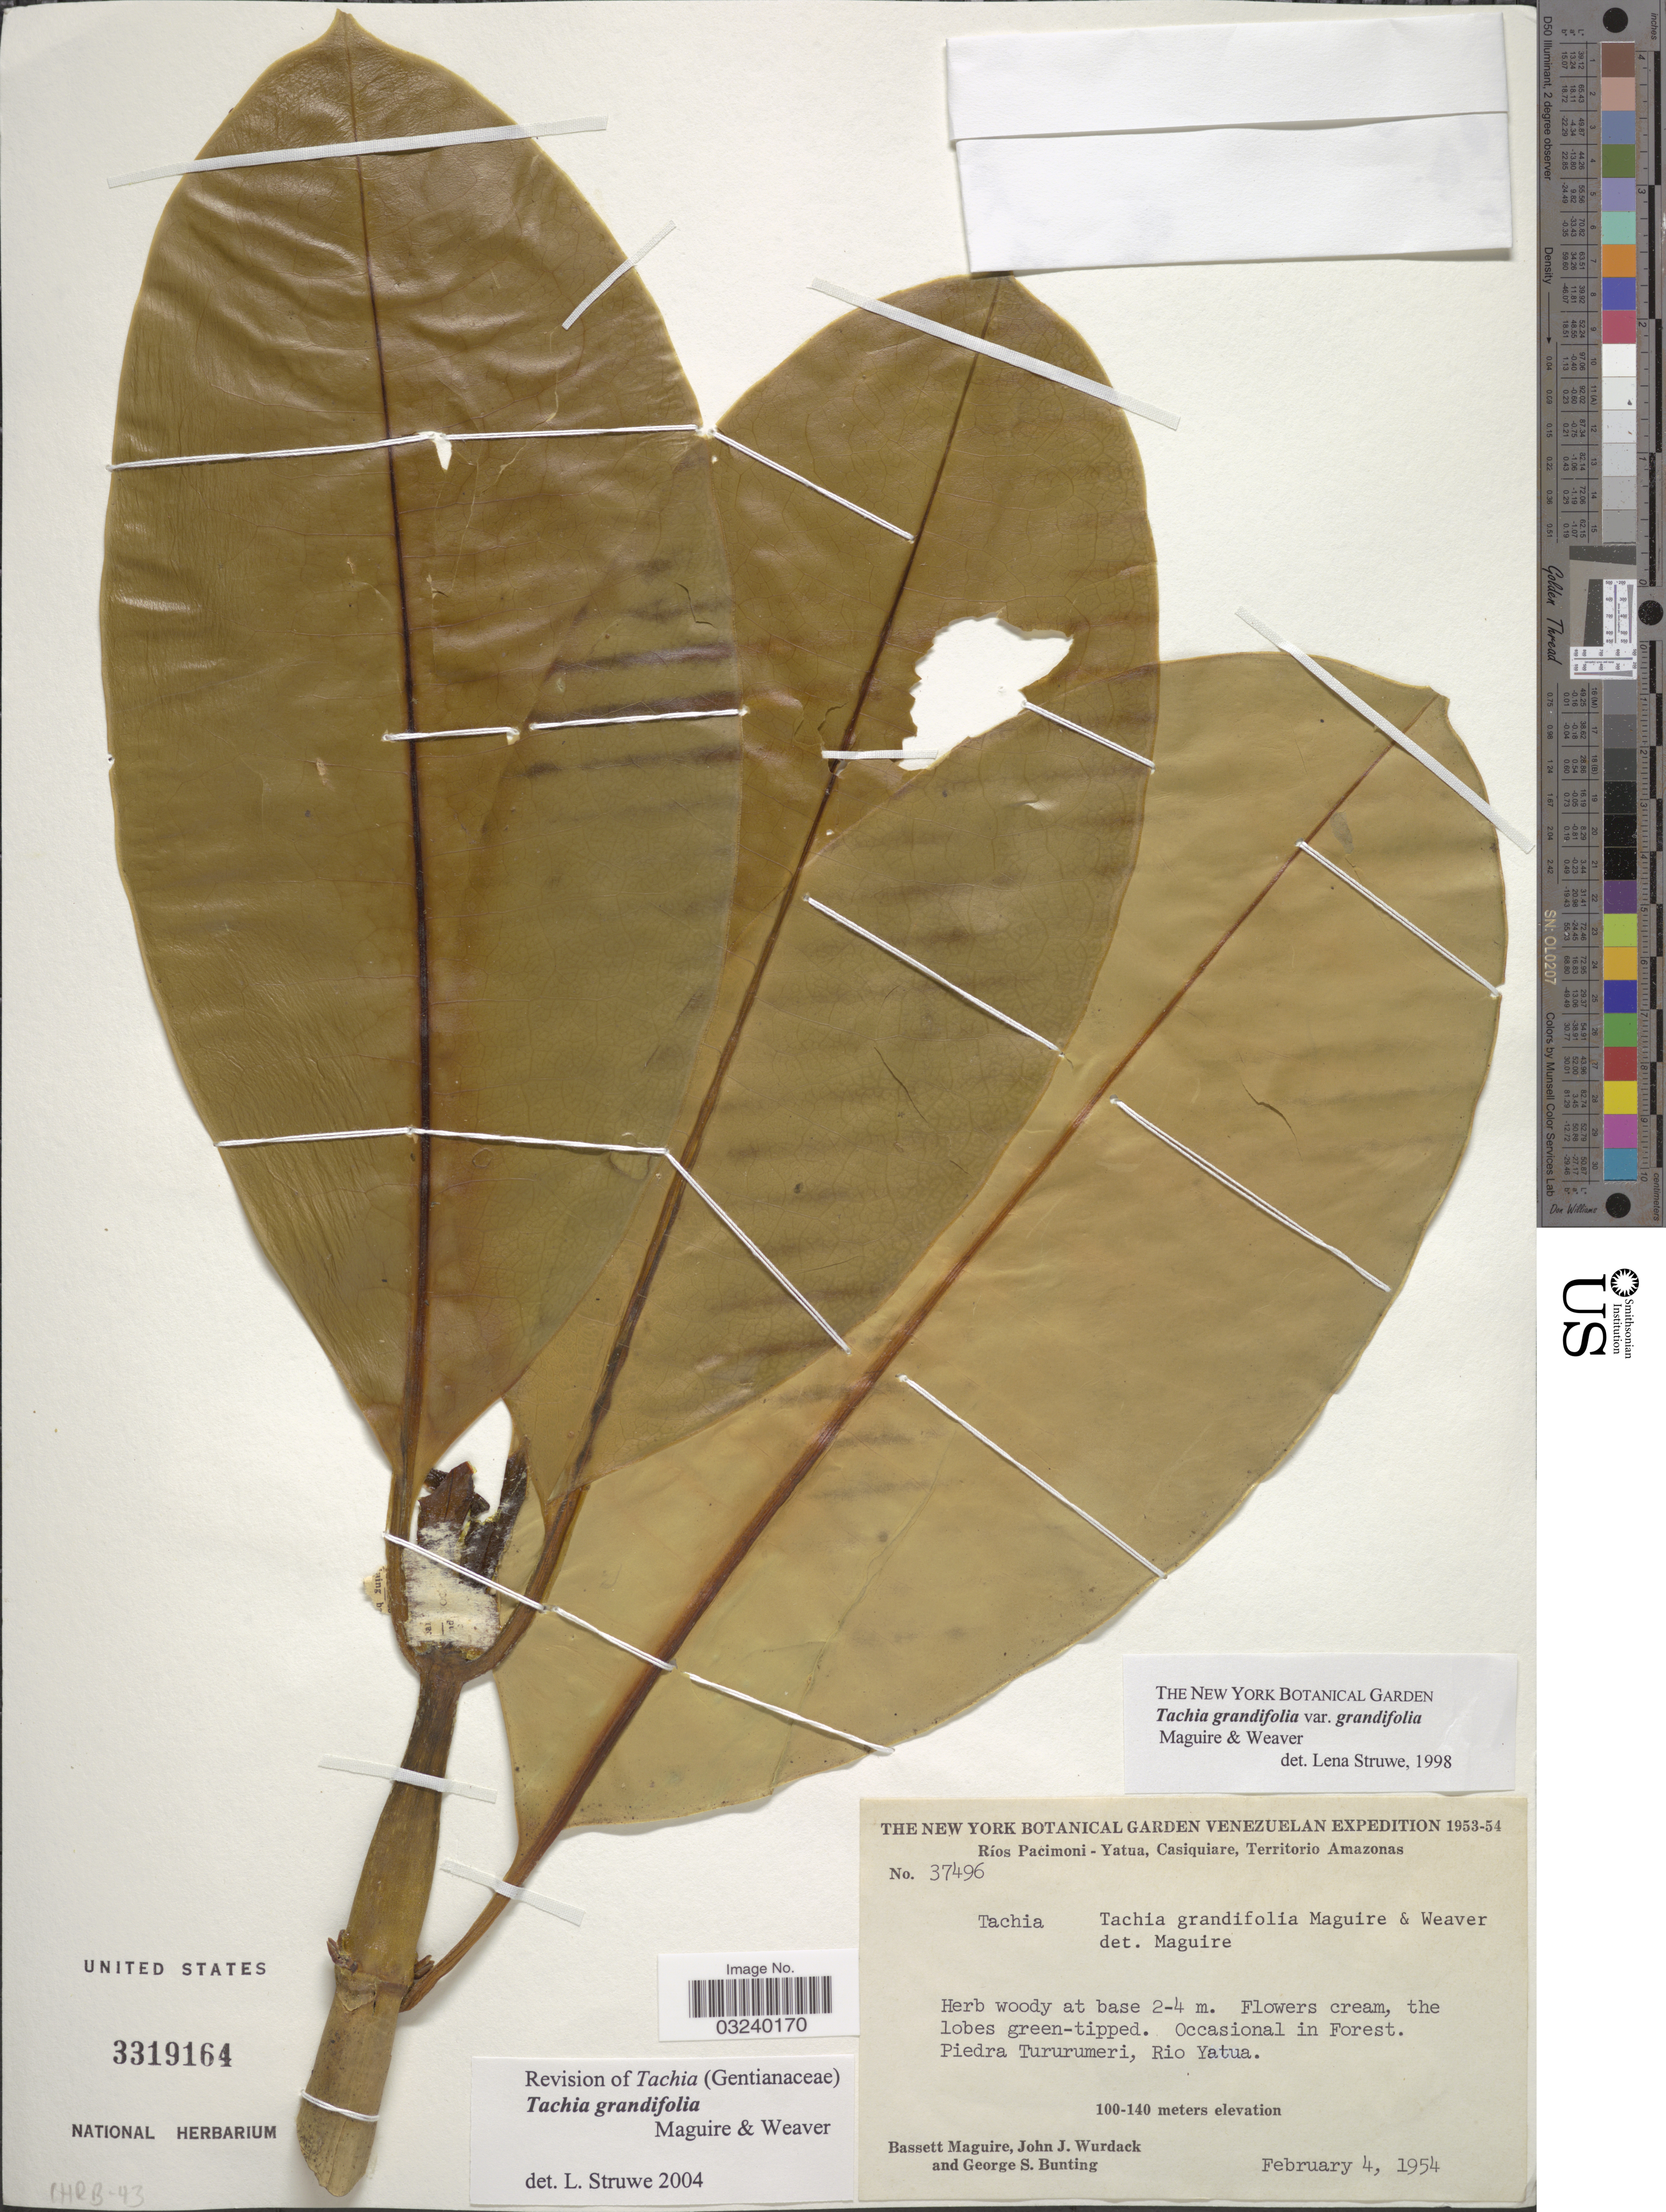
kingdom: Plantae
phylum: Tracheophyta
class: Magnoliopsida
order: Gentianales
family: Gentianaceae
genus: Tachia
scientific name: Tachia grandiflora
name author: Maguire & Weaver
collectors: B. Maguire, J. J. Wurdack & G. S. Bunting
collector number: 37496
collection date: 1954-02-04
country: Venezuela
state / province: Amazonas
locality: Ríos Pacimoni - Yatuam Casiquiare, Terrirotio Amazonas, Piedra Tururumeri, Rio Yatua.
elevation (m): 100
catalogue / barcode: US 3319164